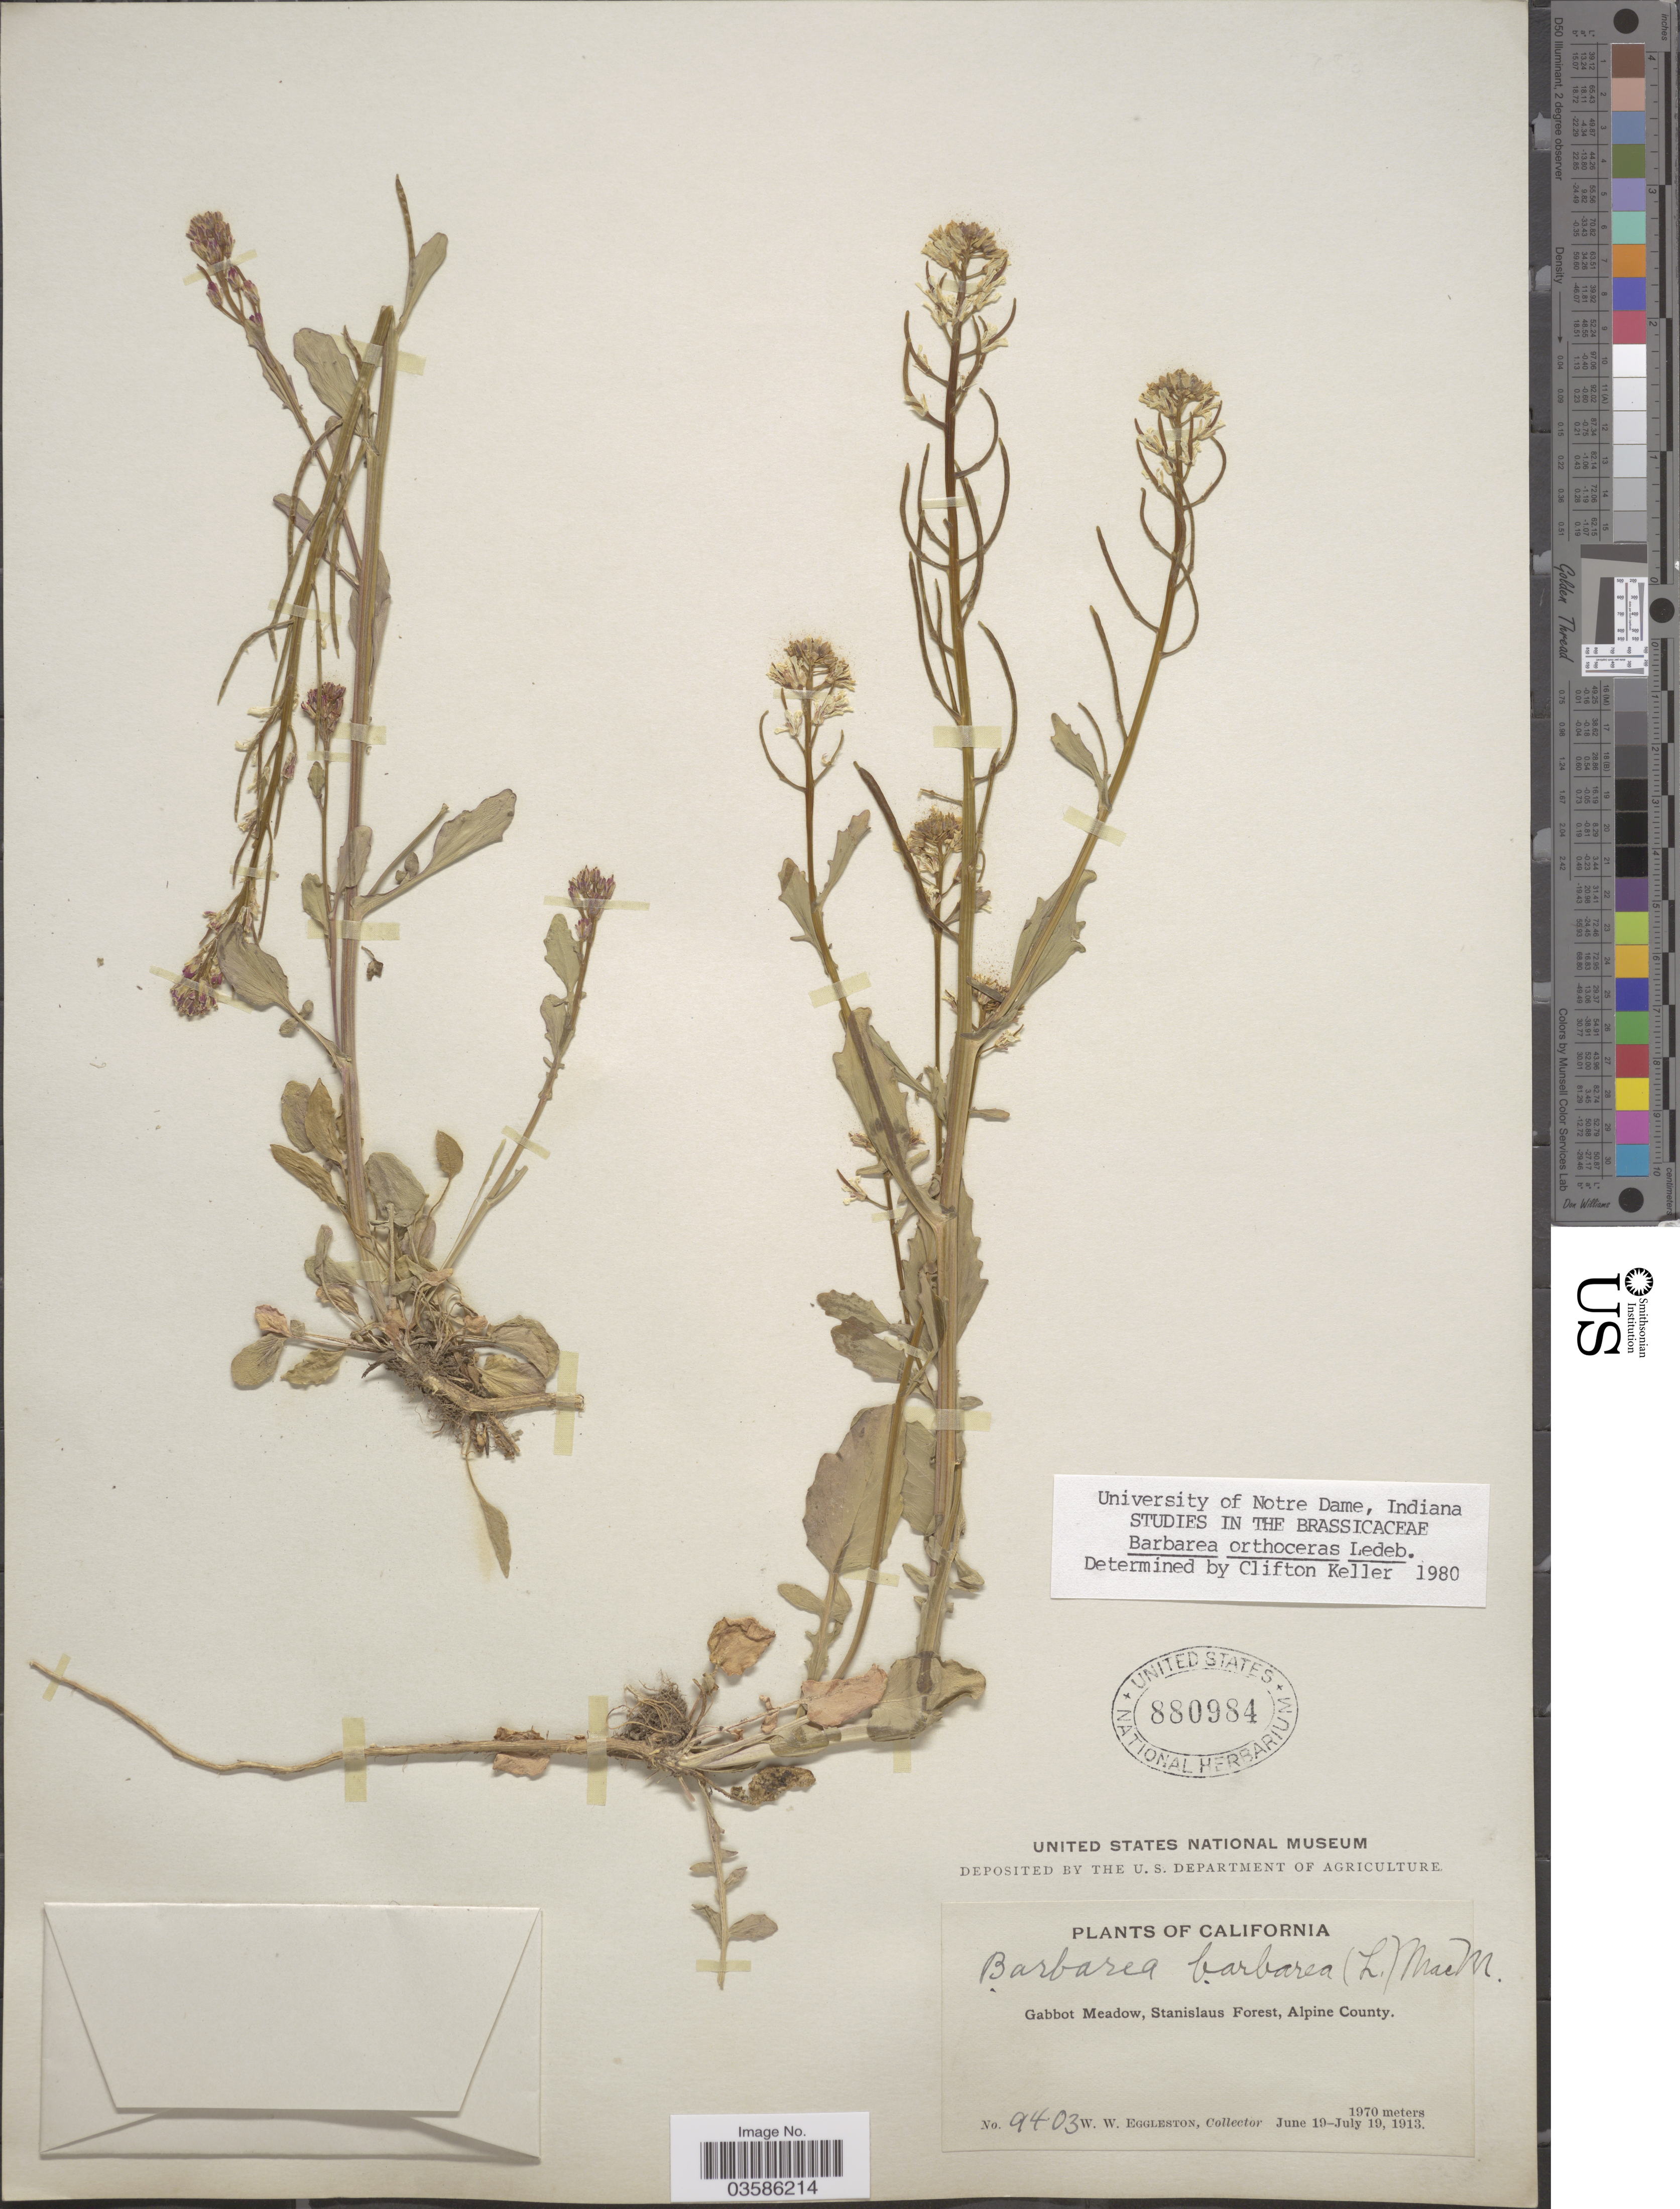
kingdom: Plantae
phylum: Tracheophyta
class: Magnoliopsida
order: Brassicales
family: Brassicaceae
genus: Barbarea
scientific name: Barbarea orthoceras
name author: Ledeb.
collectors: W. W. Eggleston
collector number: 9403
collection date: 1913-06-19/1913-07-19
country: United States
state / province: California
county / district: Alpine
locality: Gabbot Meadow, Stanislaus Forest, Alpine County.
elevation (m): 1970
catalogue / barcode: US 880984